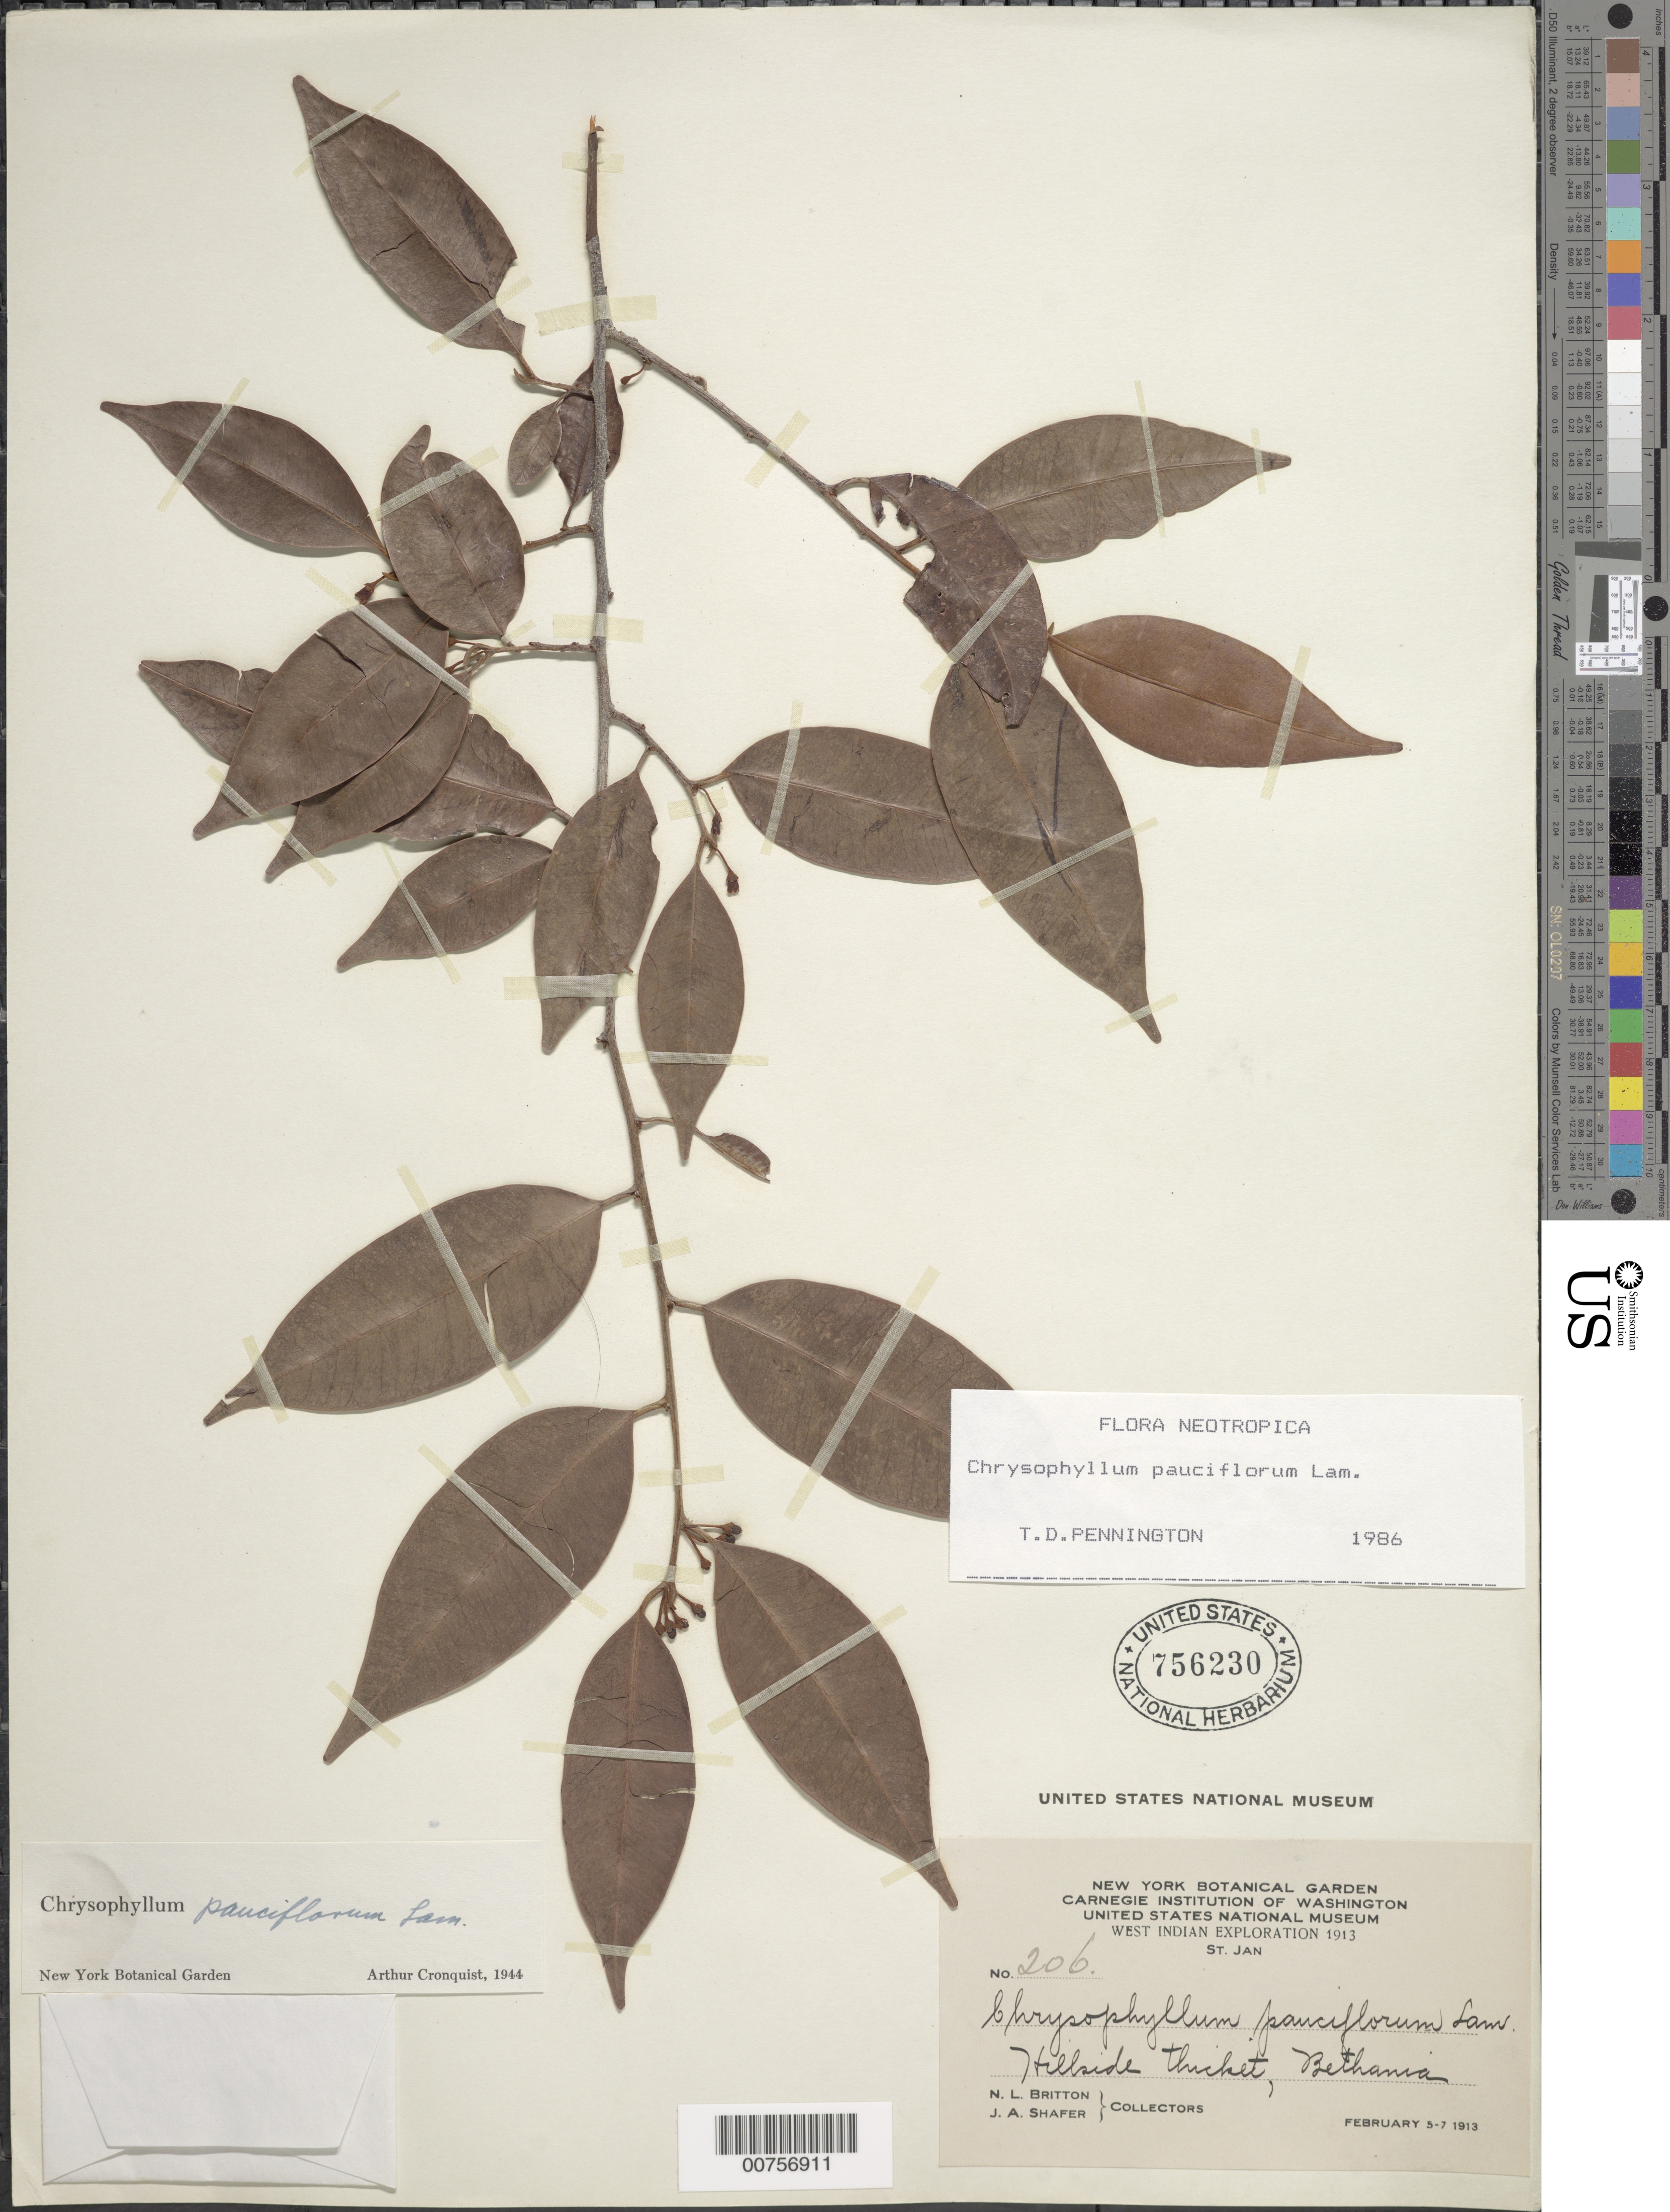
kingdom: Plantae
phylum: Tracheophyta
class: Magnoliopsida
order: Ericales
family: Sapotaceae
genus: Chrysophyllum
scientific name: Chrysophyllum pauciflorum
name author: Lam.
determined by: Pennington, T. D., (K)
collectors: N. Britton & J. A. Shafer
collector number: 206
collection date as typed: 05 Feb 1913 to 07 Feb 1913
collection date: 1913-02-05/1913-02-07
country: U.S. Virgin Islands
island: St. John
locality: Bethania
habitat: Hillside thicket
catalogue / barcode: US 756230